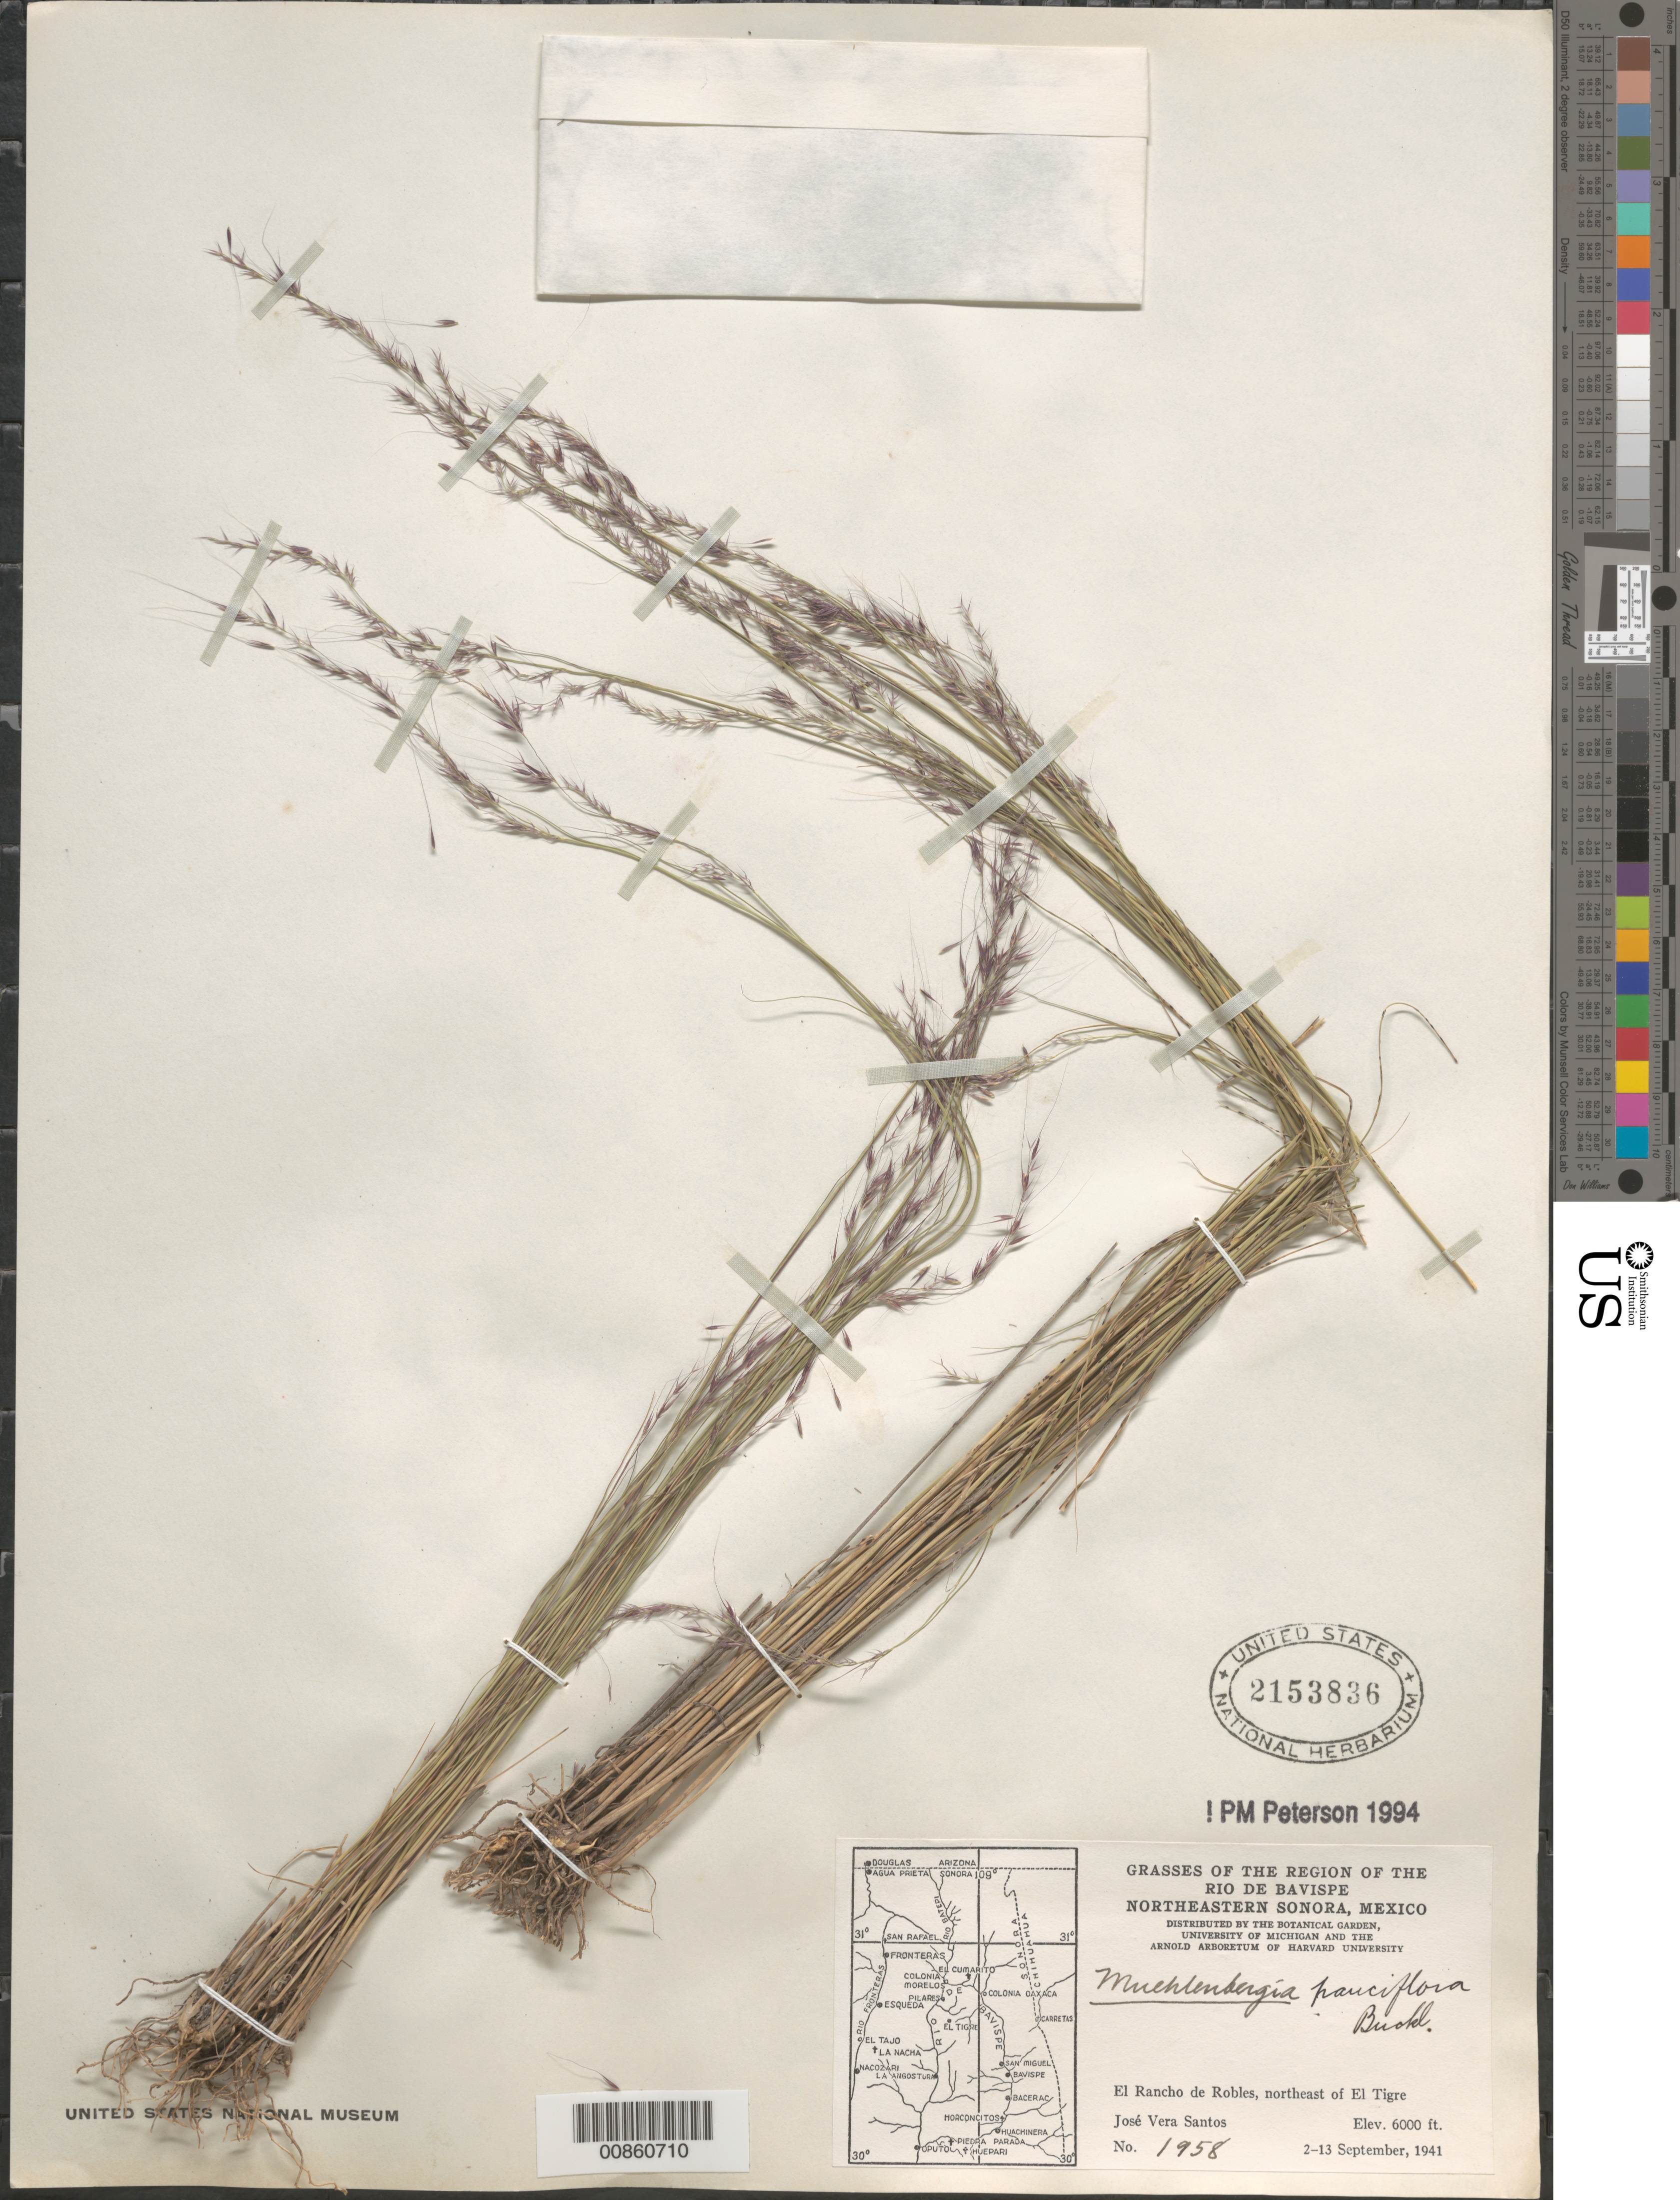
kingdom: Plantae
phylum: Tracheophyta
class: Liliopsida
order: Poales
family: Poaceae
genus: Muhlenbergia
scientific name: Muhlenbergia pauciflora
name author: Buckley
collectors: J. Vera Santos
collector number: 1958a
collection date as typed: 13 Sep 1941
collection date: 1941-09-13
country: Mexico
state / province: Sonora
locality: El Rancho de Robles, NE of El Tigre, Rio de Bavispe region, Son.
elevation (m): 1829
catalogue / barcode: US 2153836